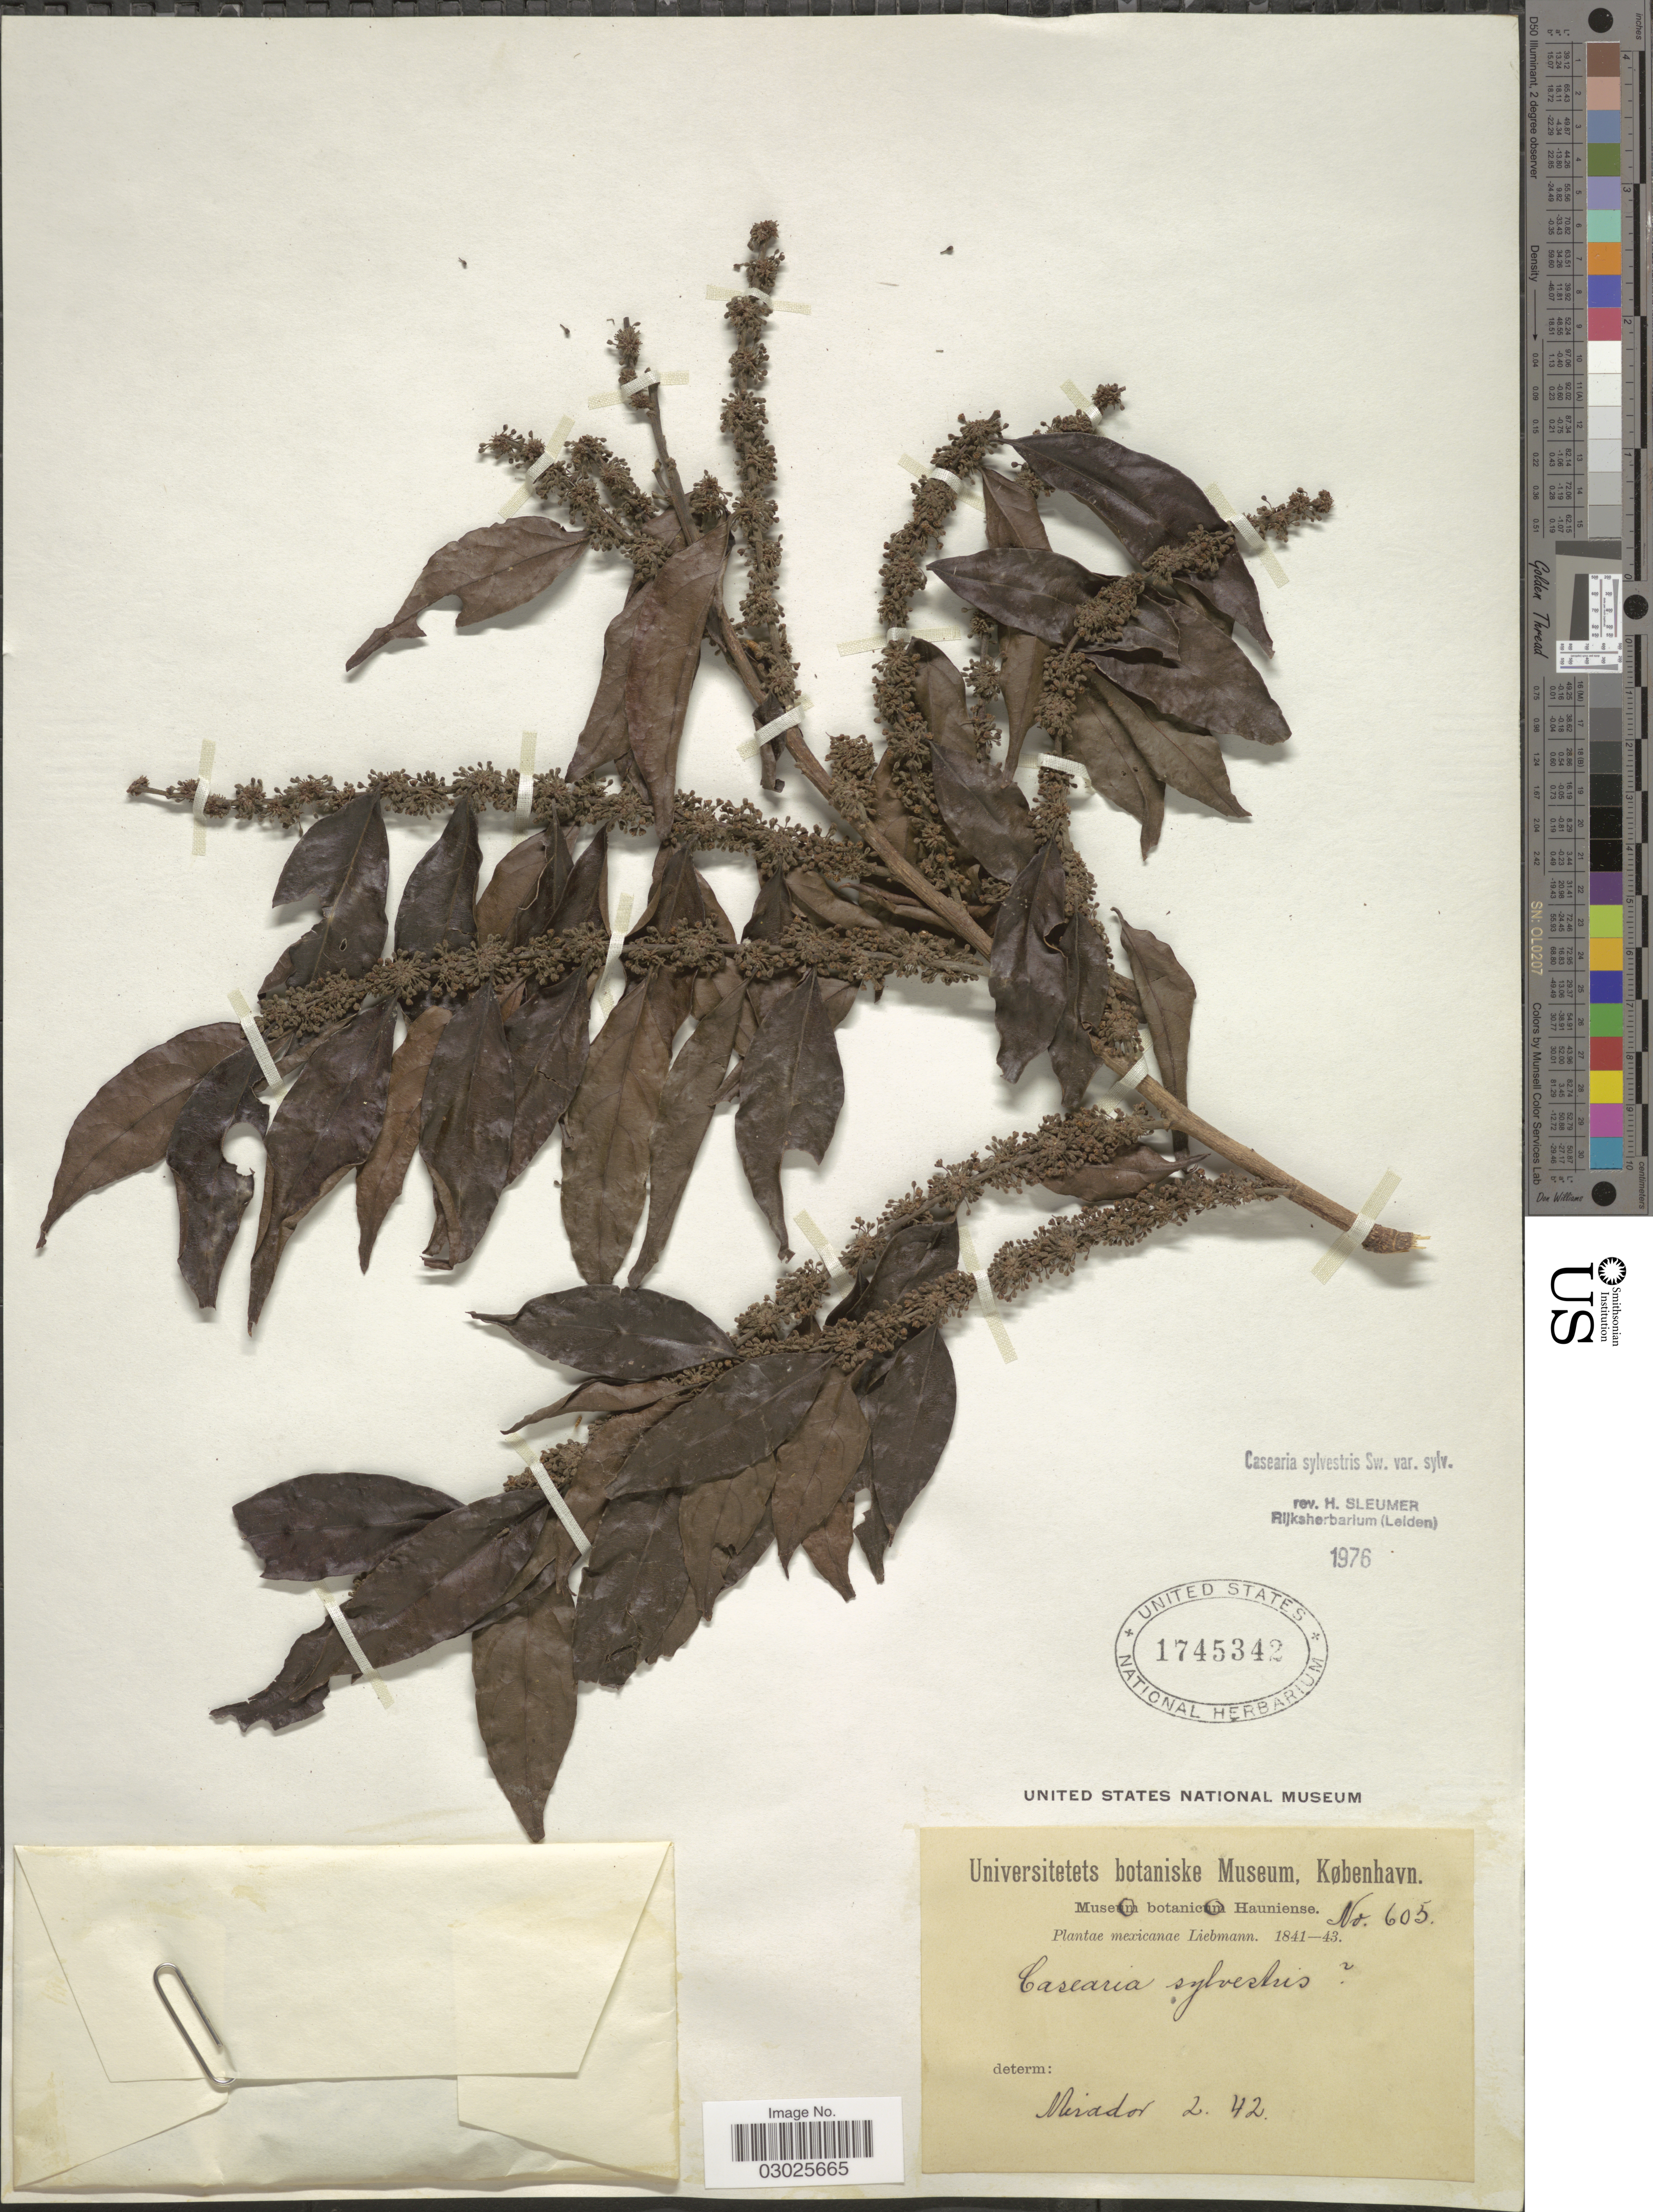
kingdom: Plantae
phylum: Tracheophyta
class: Magnoliopsida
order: Malpighiales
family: Salicaceae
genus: Casearia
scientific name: Casearia sylvestris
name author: Sw.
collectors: Liebmann, --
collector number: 605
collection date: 1842-02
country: Mexico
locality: Mirador.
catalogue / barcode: US 1745342